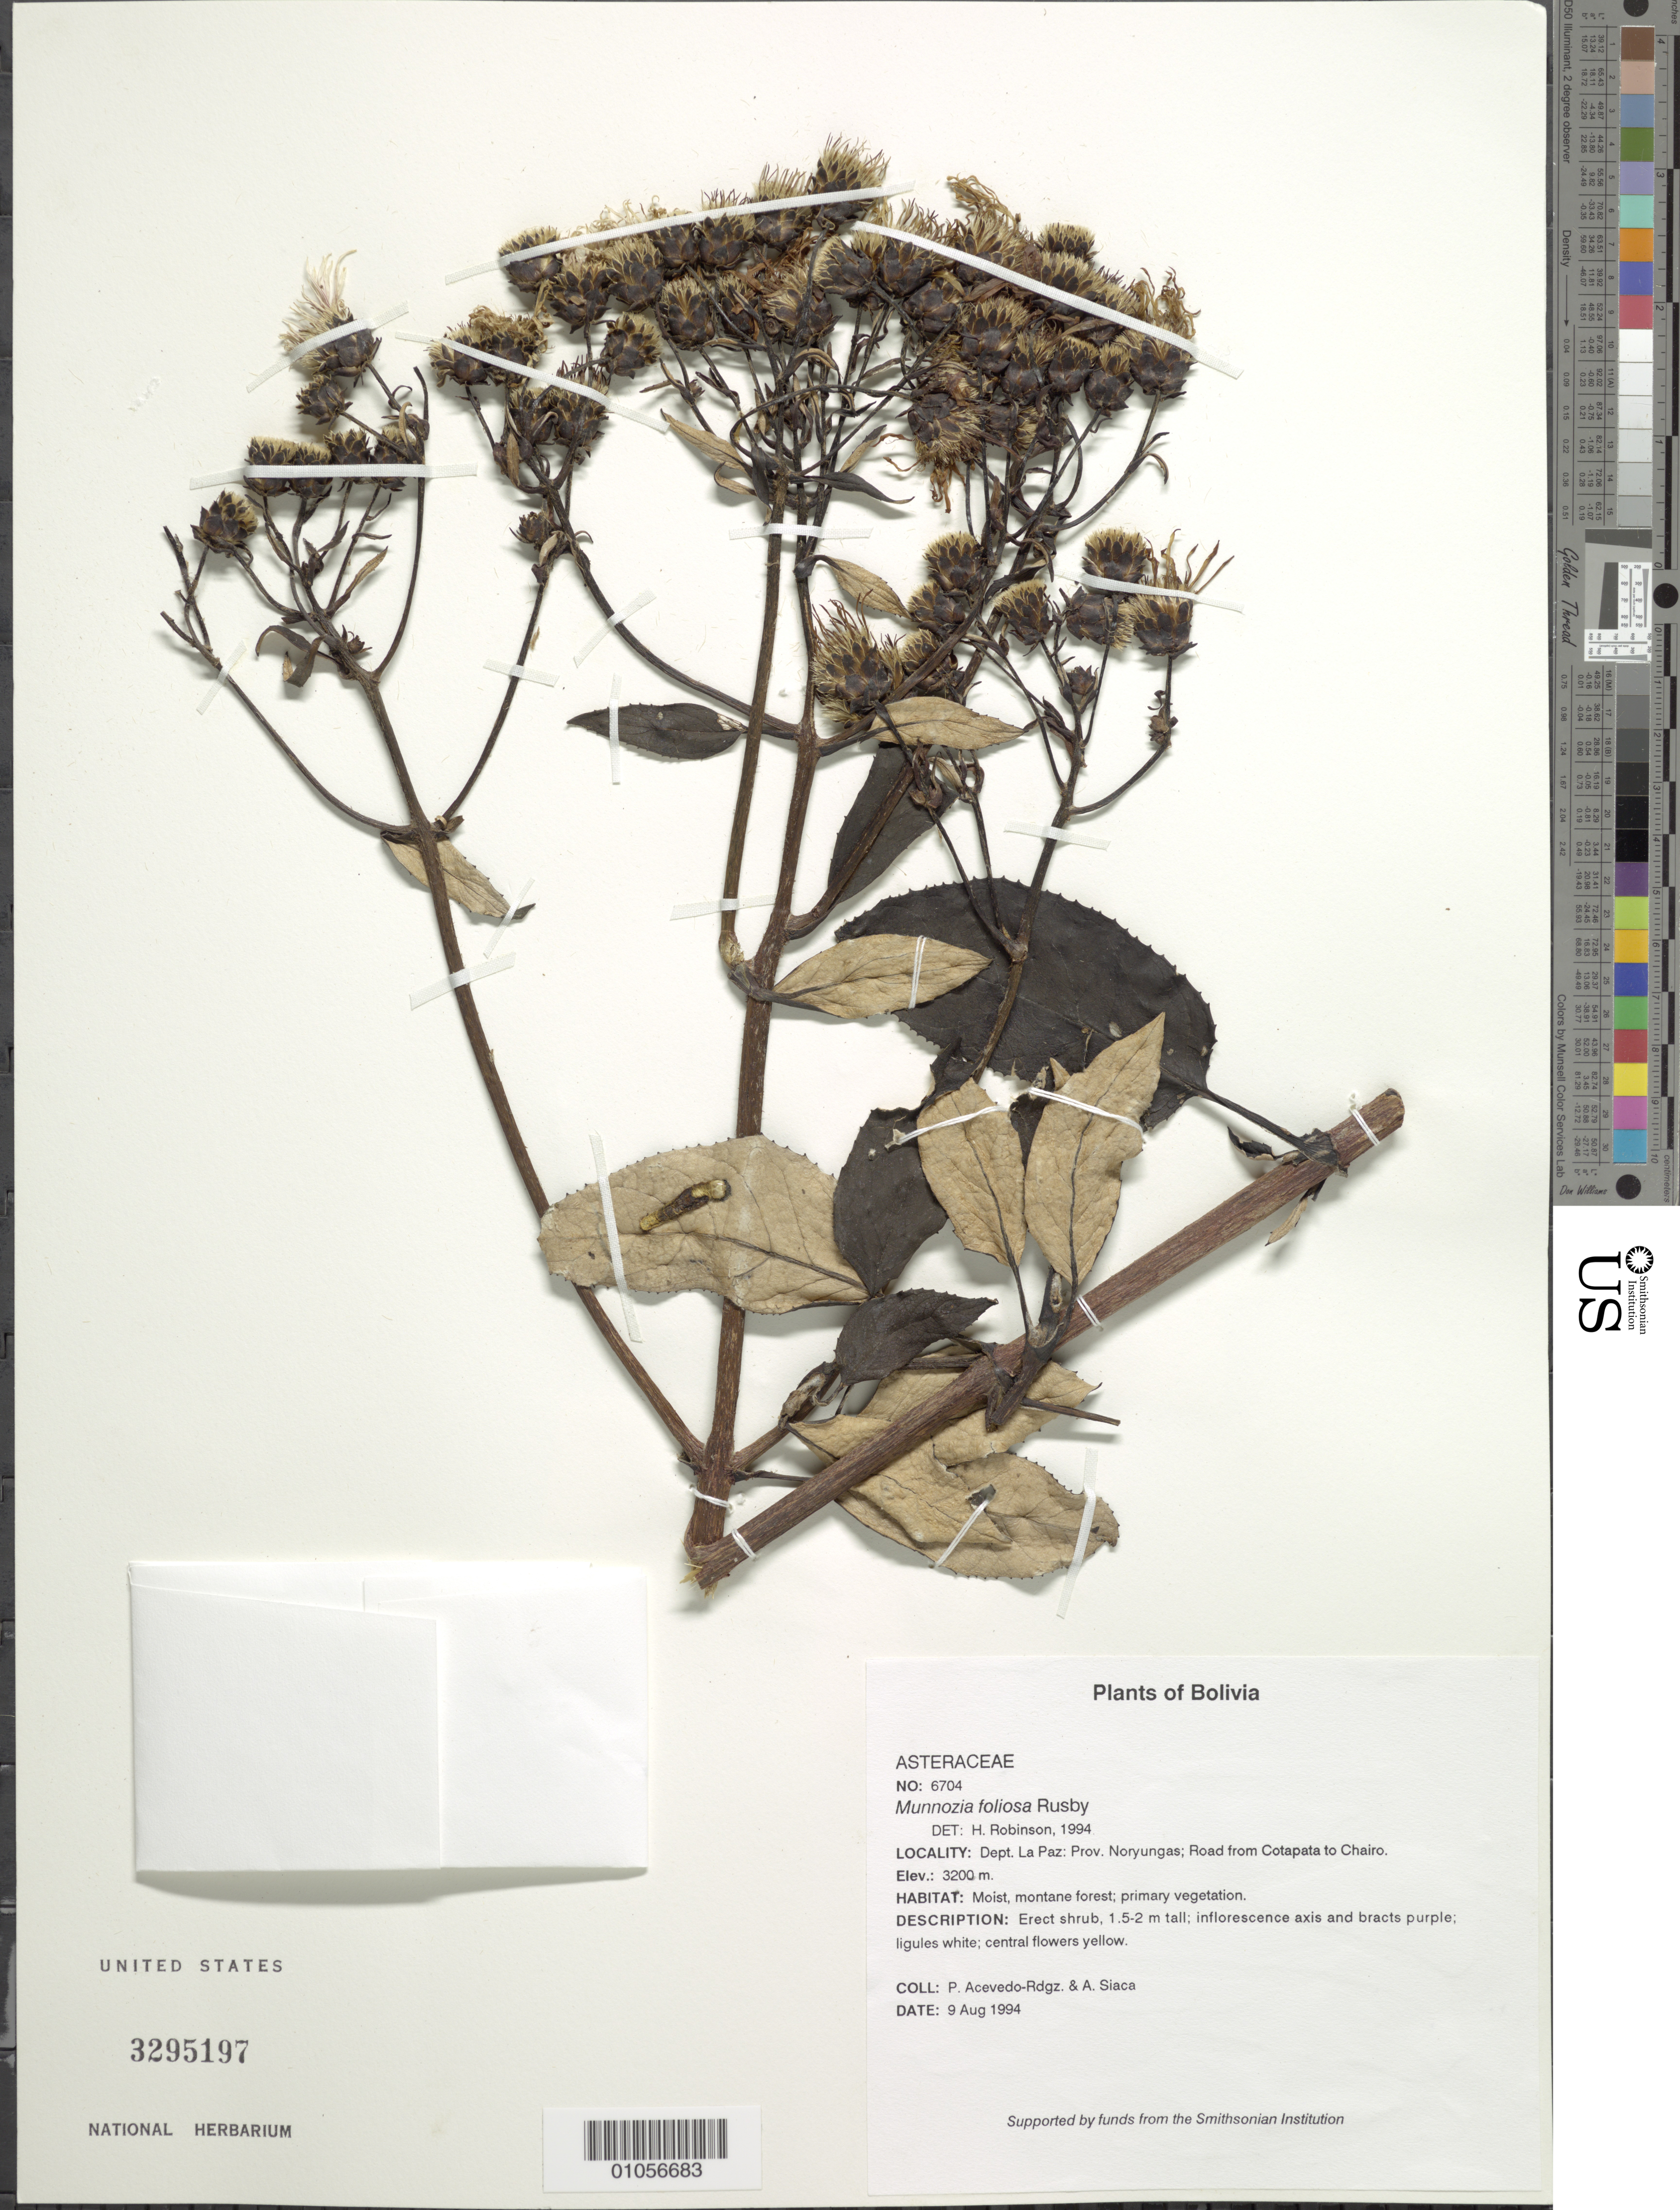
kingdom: Plantae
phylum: Tracheophyta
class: Magnoliopsida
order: Asterales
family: Asteraceae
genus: Munnozia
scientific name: Munnozia foliosa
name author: Rusby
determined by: Robinson, Harold E., (US)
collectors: P. Acevedo-Rodr. & A. Siaca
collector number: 6704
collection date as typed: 09 Aug 1994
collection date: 1994-08-09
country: Bolivia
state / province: La Paz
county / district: Noryungas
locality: Depart. La Paz; Prov. Noryungas. Road from Cotapata to Chairo.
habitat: Moist, montane forest; primary vegetation.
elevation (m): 3200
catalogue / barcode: US 3295197